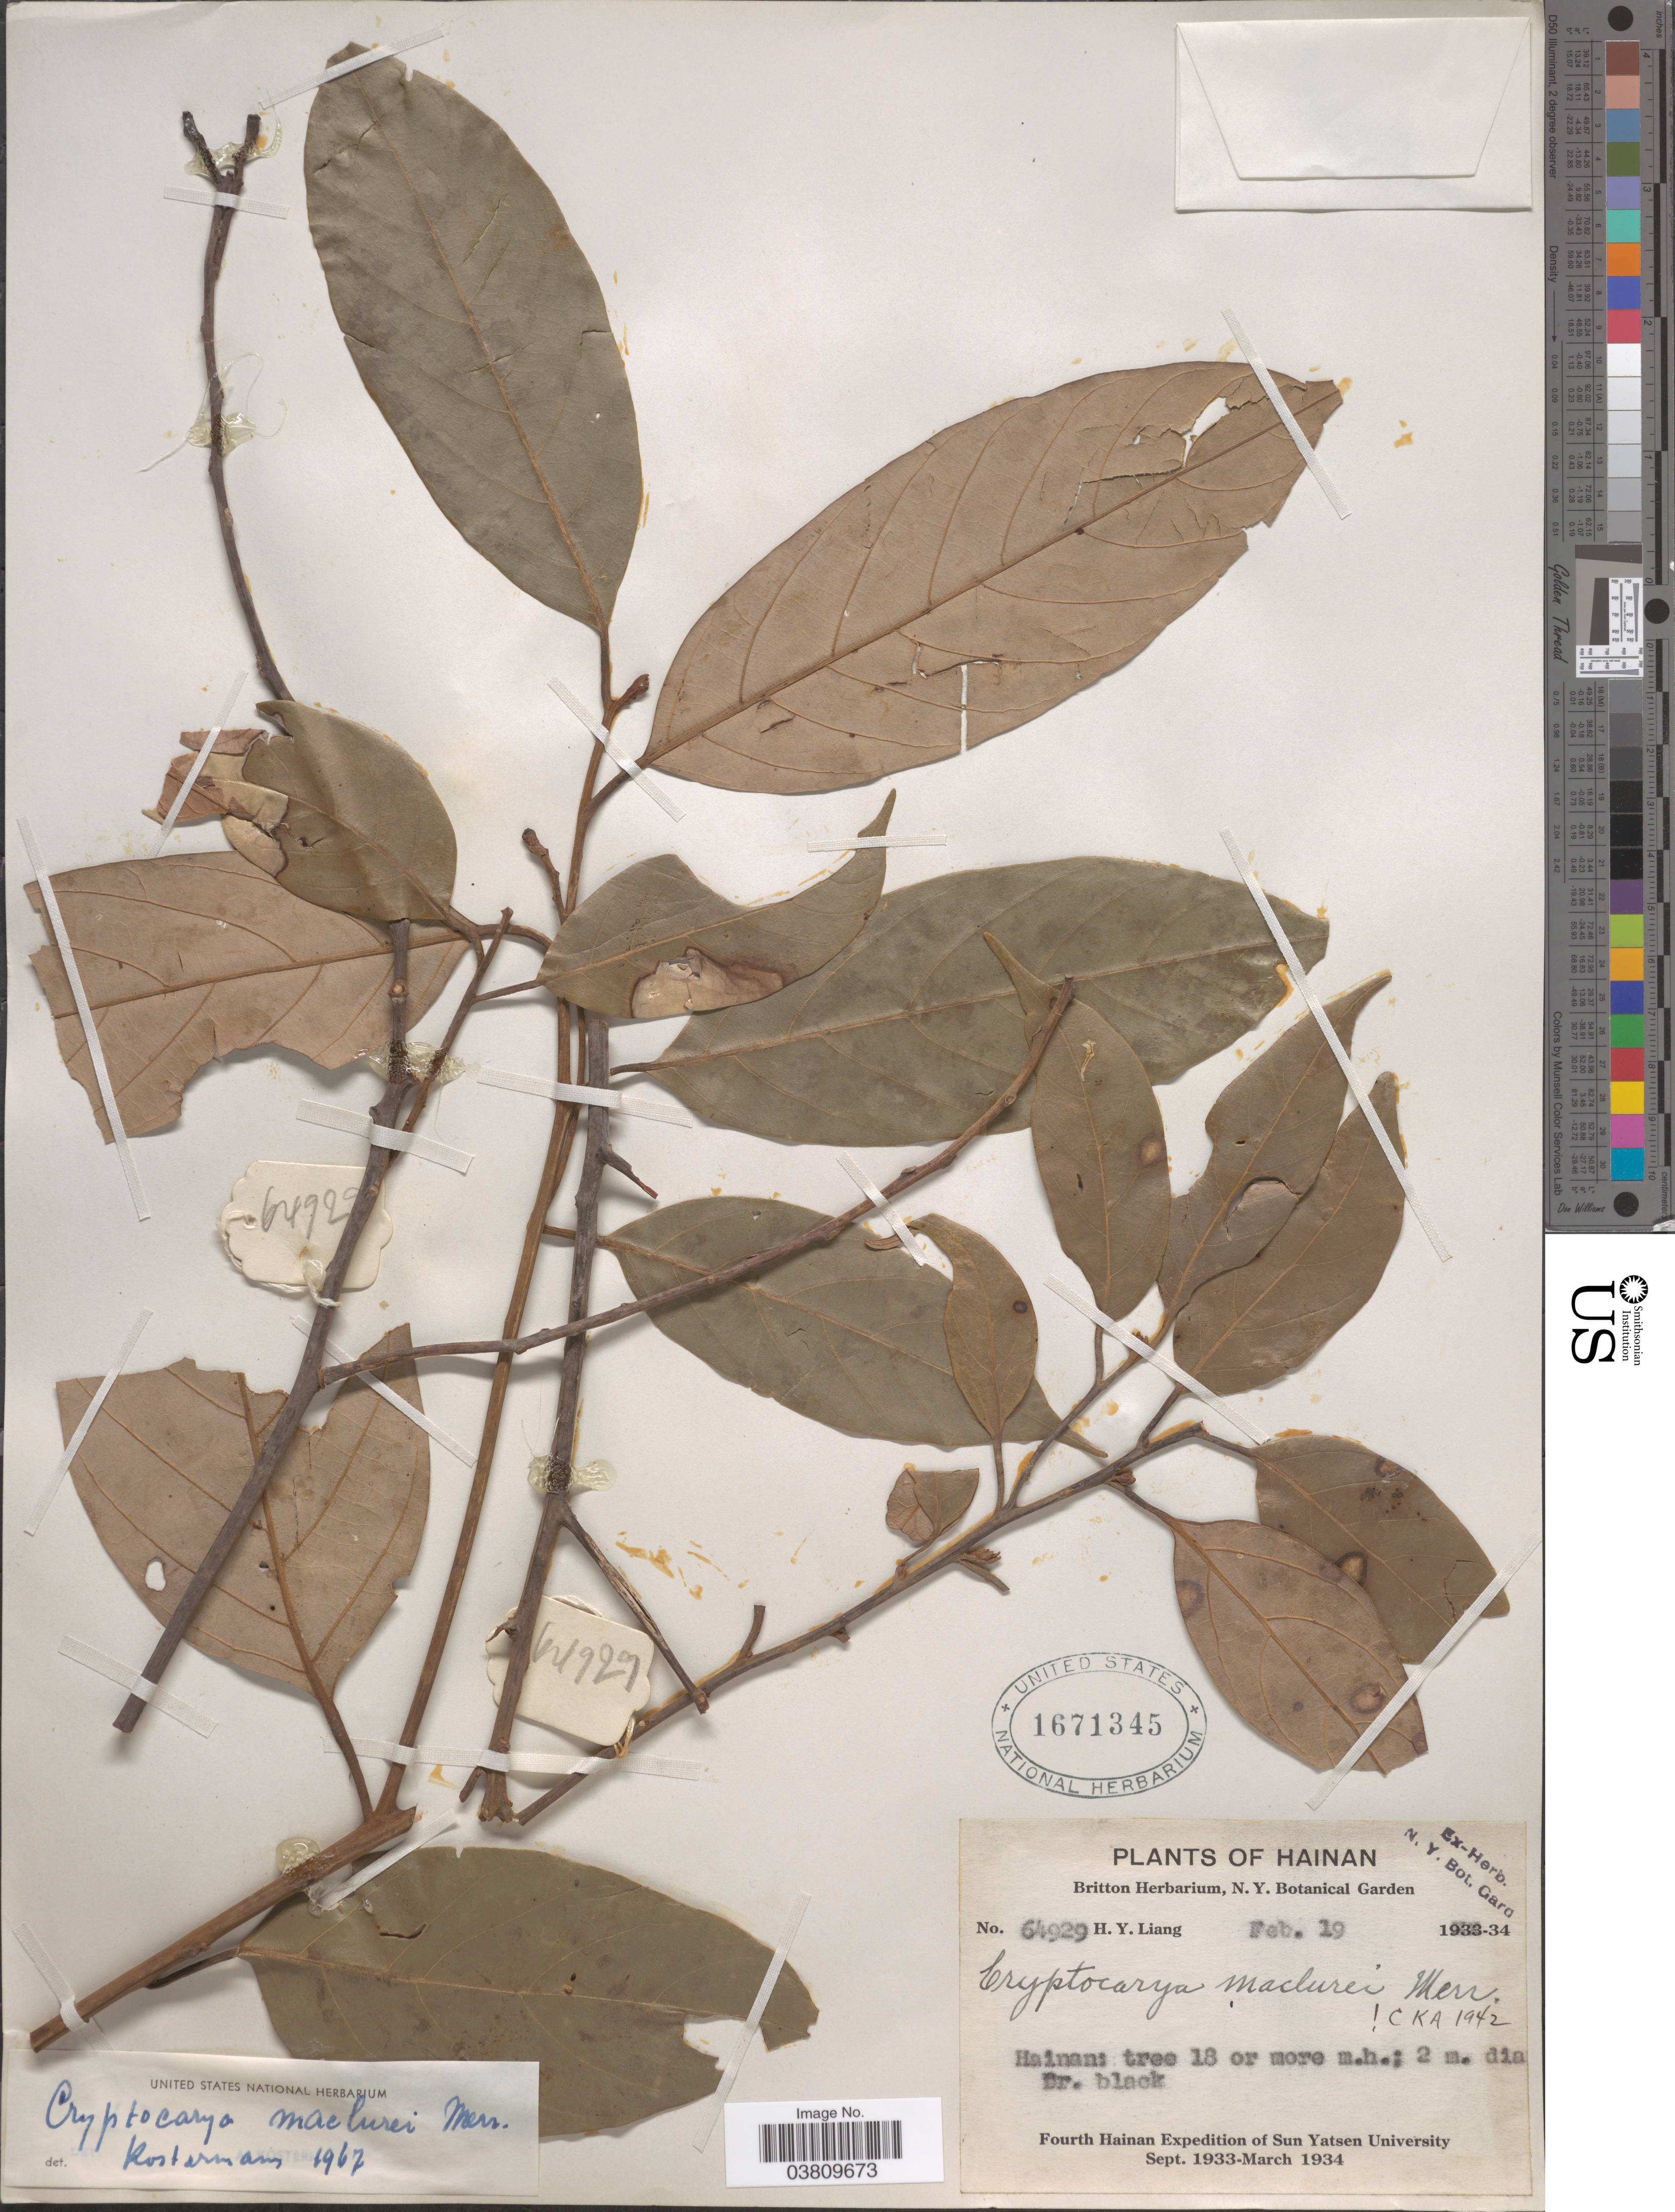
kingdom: Plantae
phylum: Tracheophyta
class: Magnoliopsida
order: Laurales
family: Lauraceae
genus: Cryptocarya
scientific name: Cryptocarya maclurei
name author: Merr.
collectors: H. Y. Liang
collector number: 64929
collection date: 1934-02-19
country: China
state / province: Hainan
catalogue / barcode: US 1671345